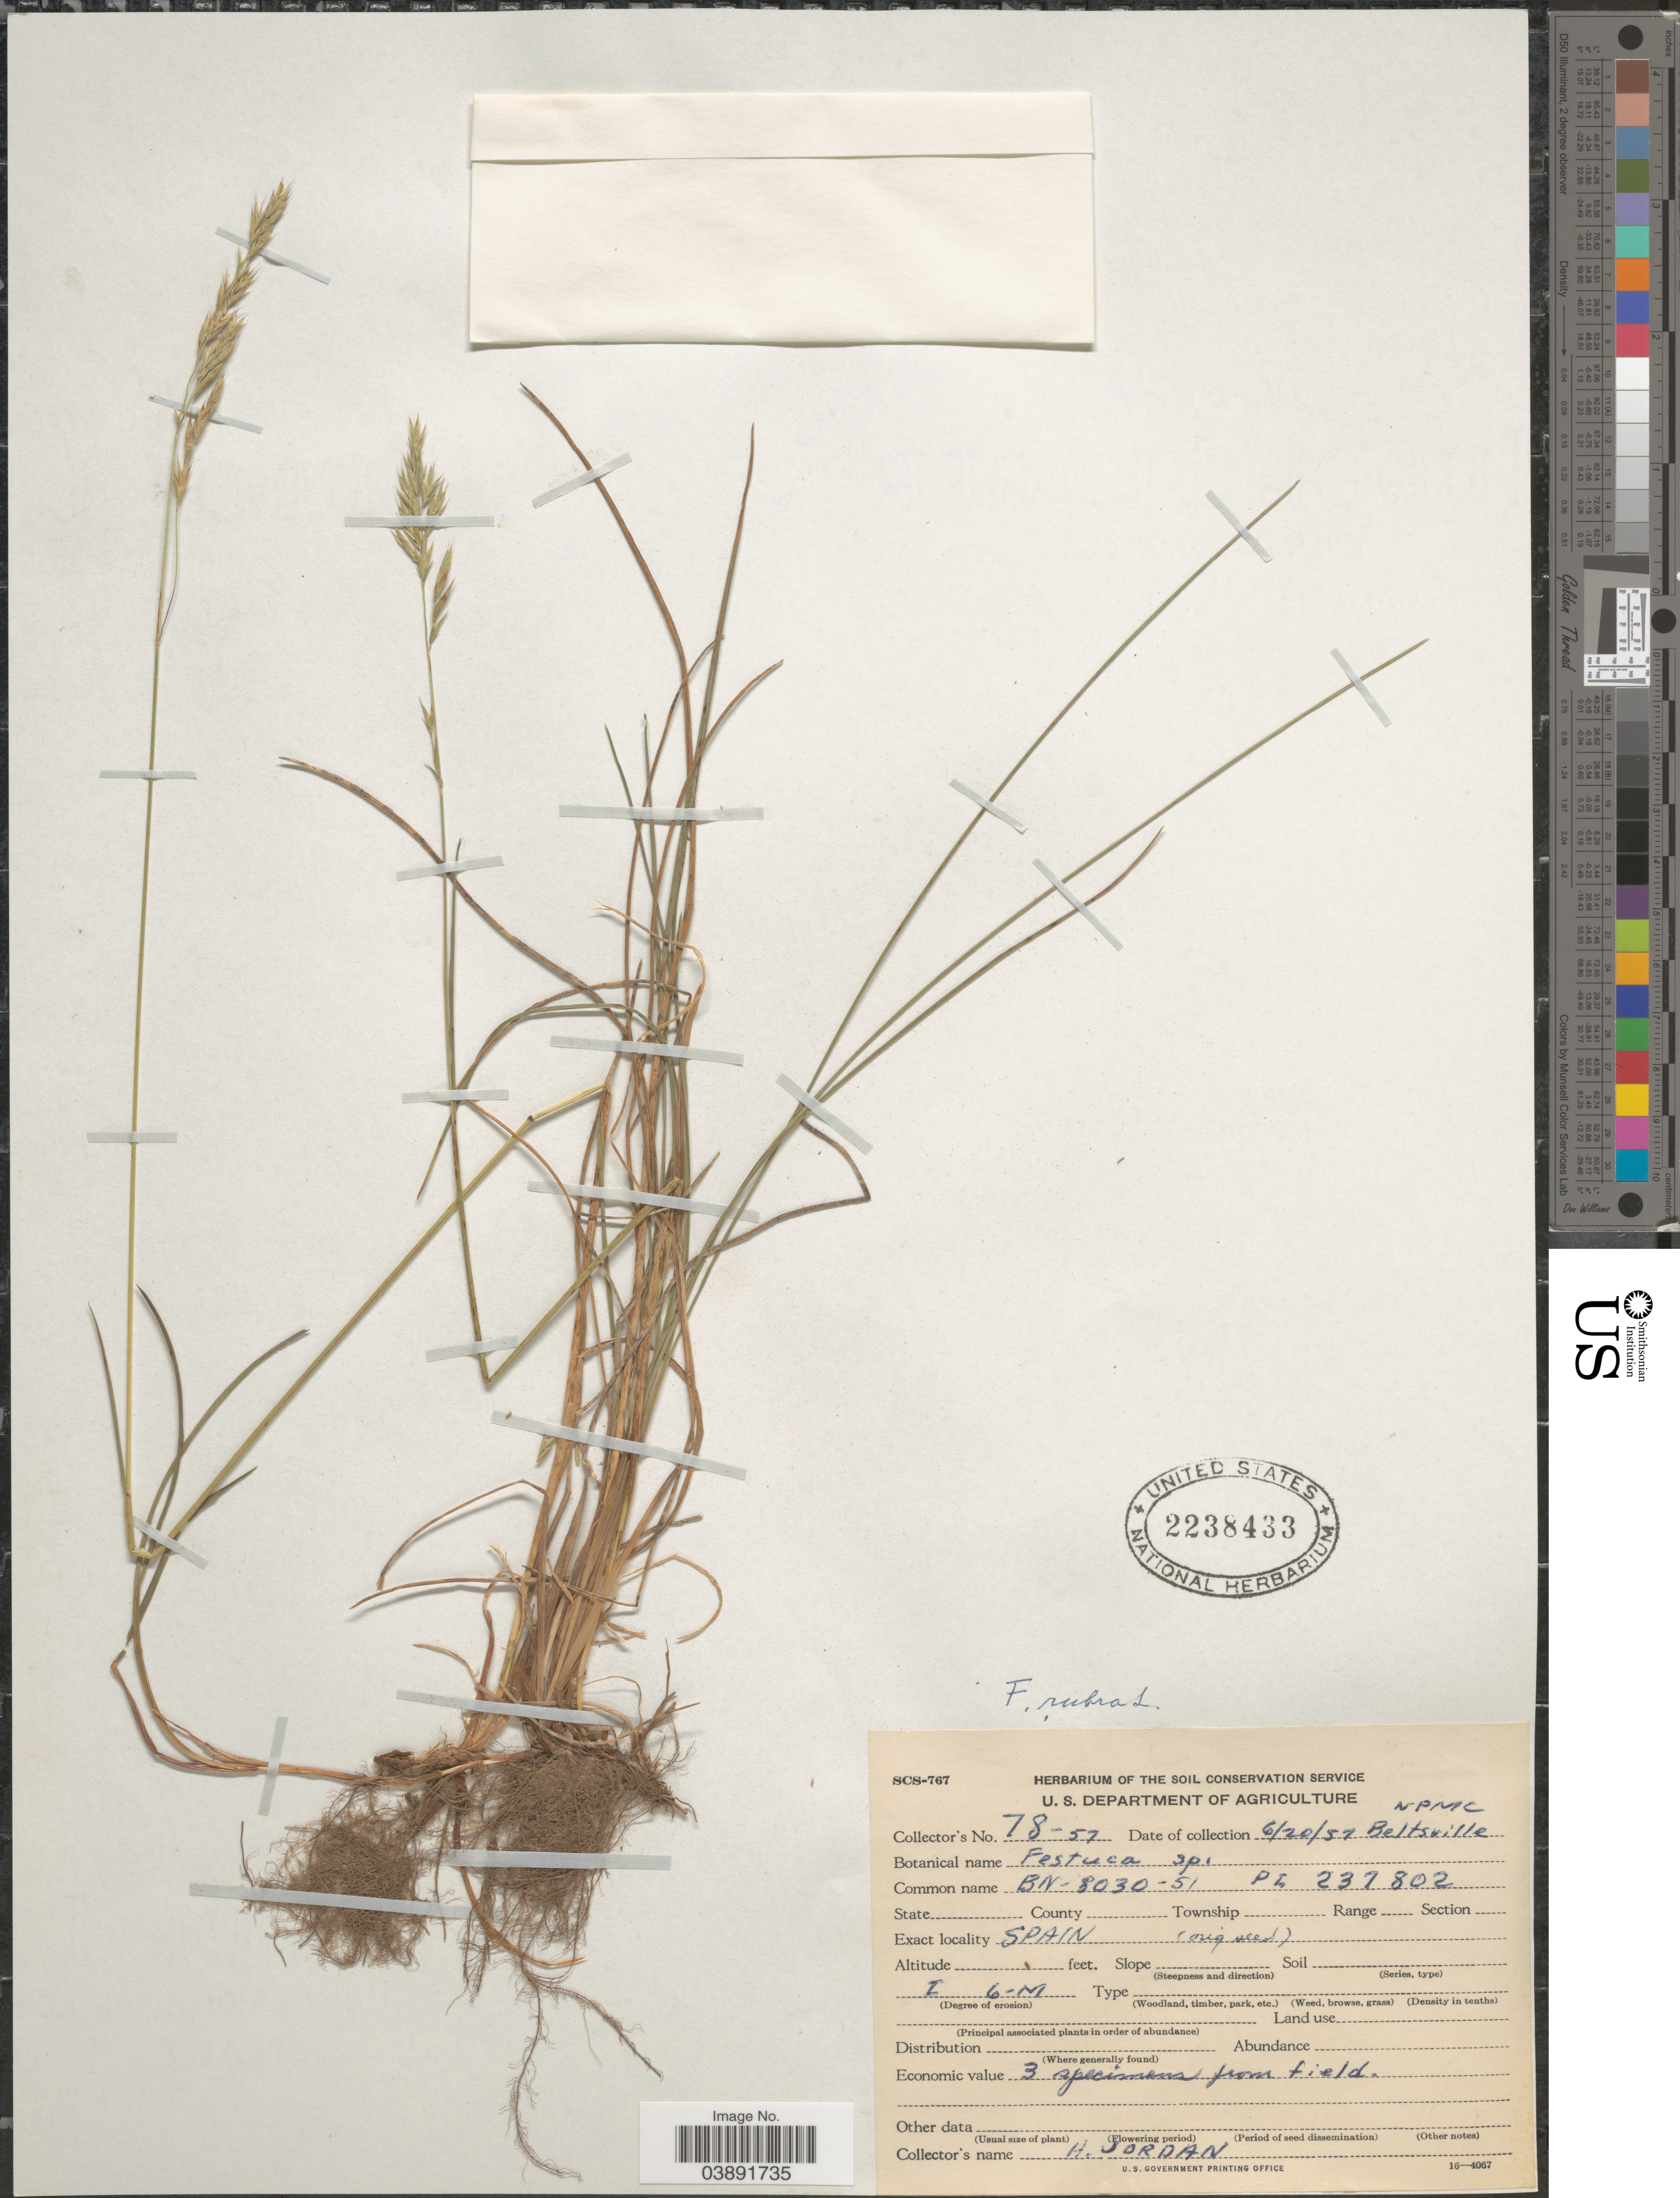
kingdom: Plantae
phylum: Tracheophyta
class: Liliopsida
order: Poales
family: Poaceae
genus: Festuca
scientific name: Festuca rubra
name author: L.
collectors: A. Jordan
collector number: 78-57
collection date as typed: Transcribed d/m/y: 20/6/57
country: United States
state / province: Maryland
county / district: Prince George's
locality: Beltsville.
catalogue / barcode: US 2238433